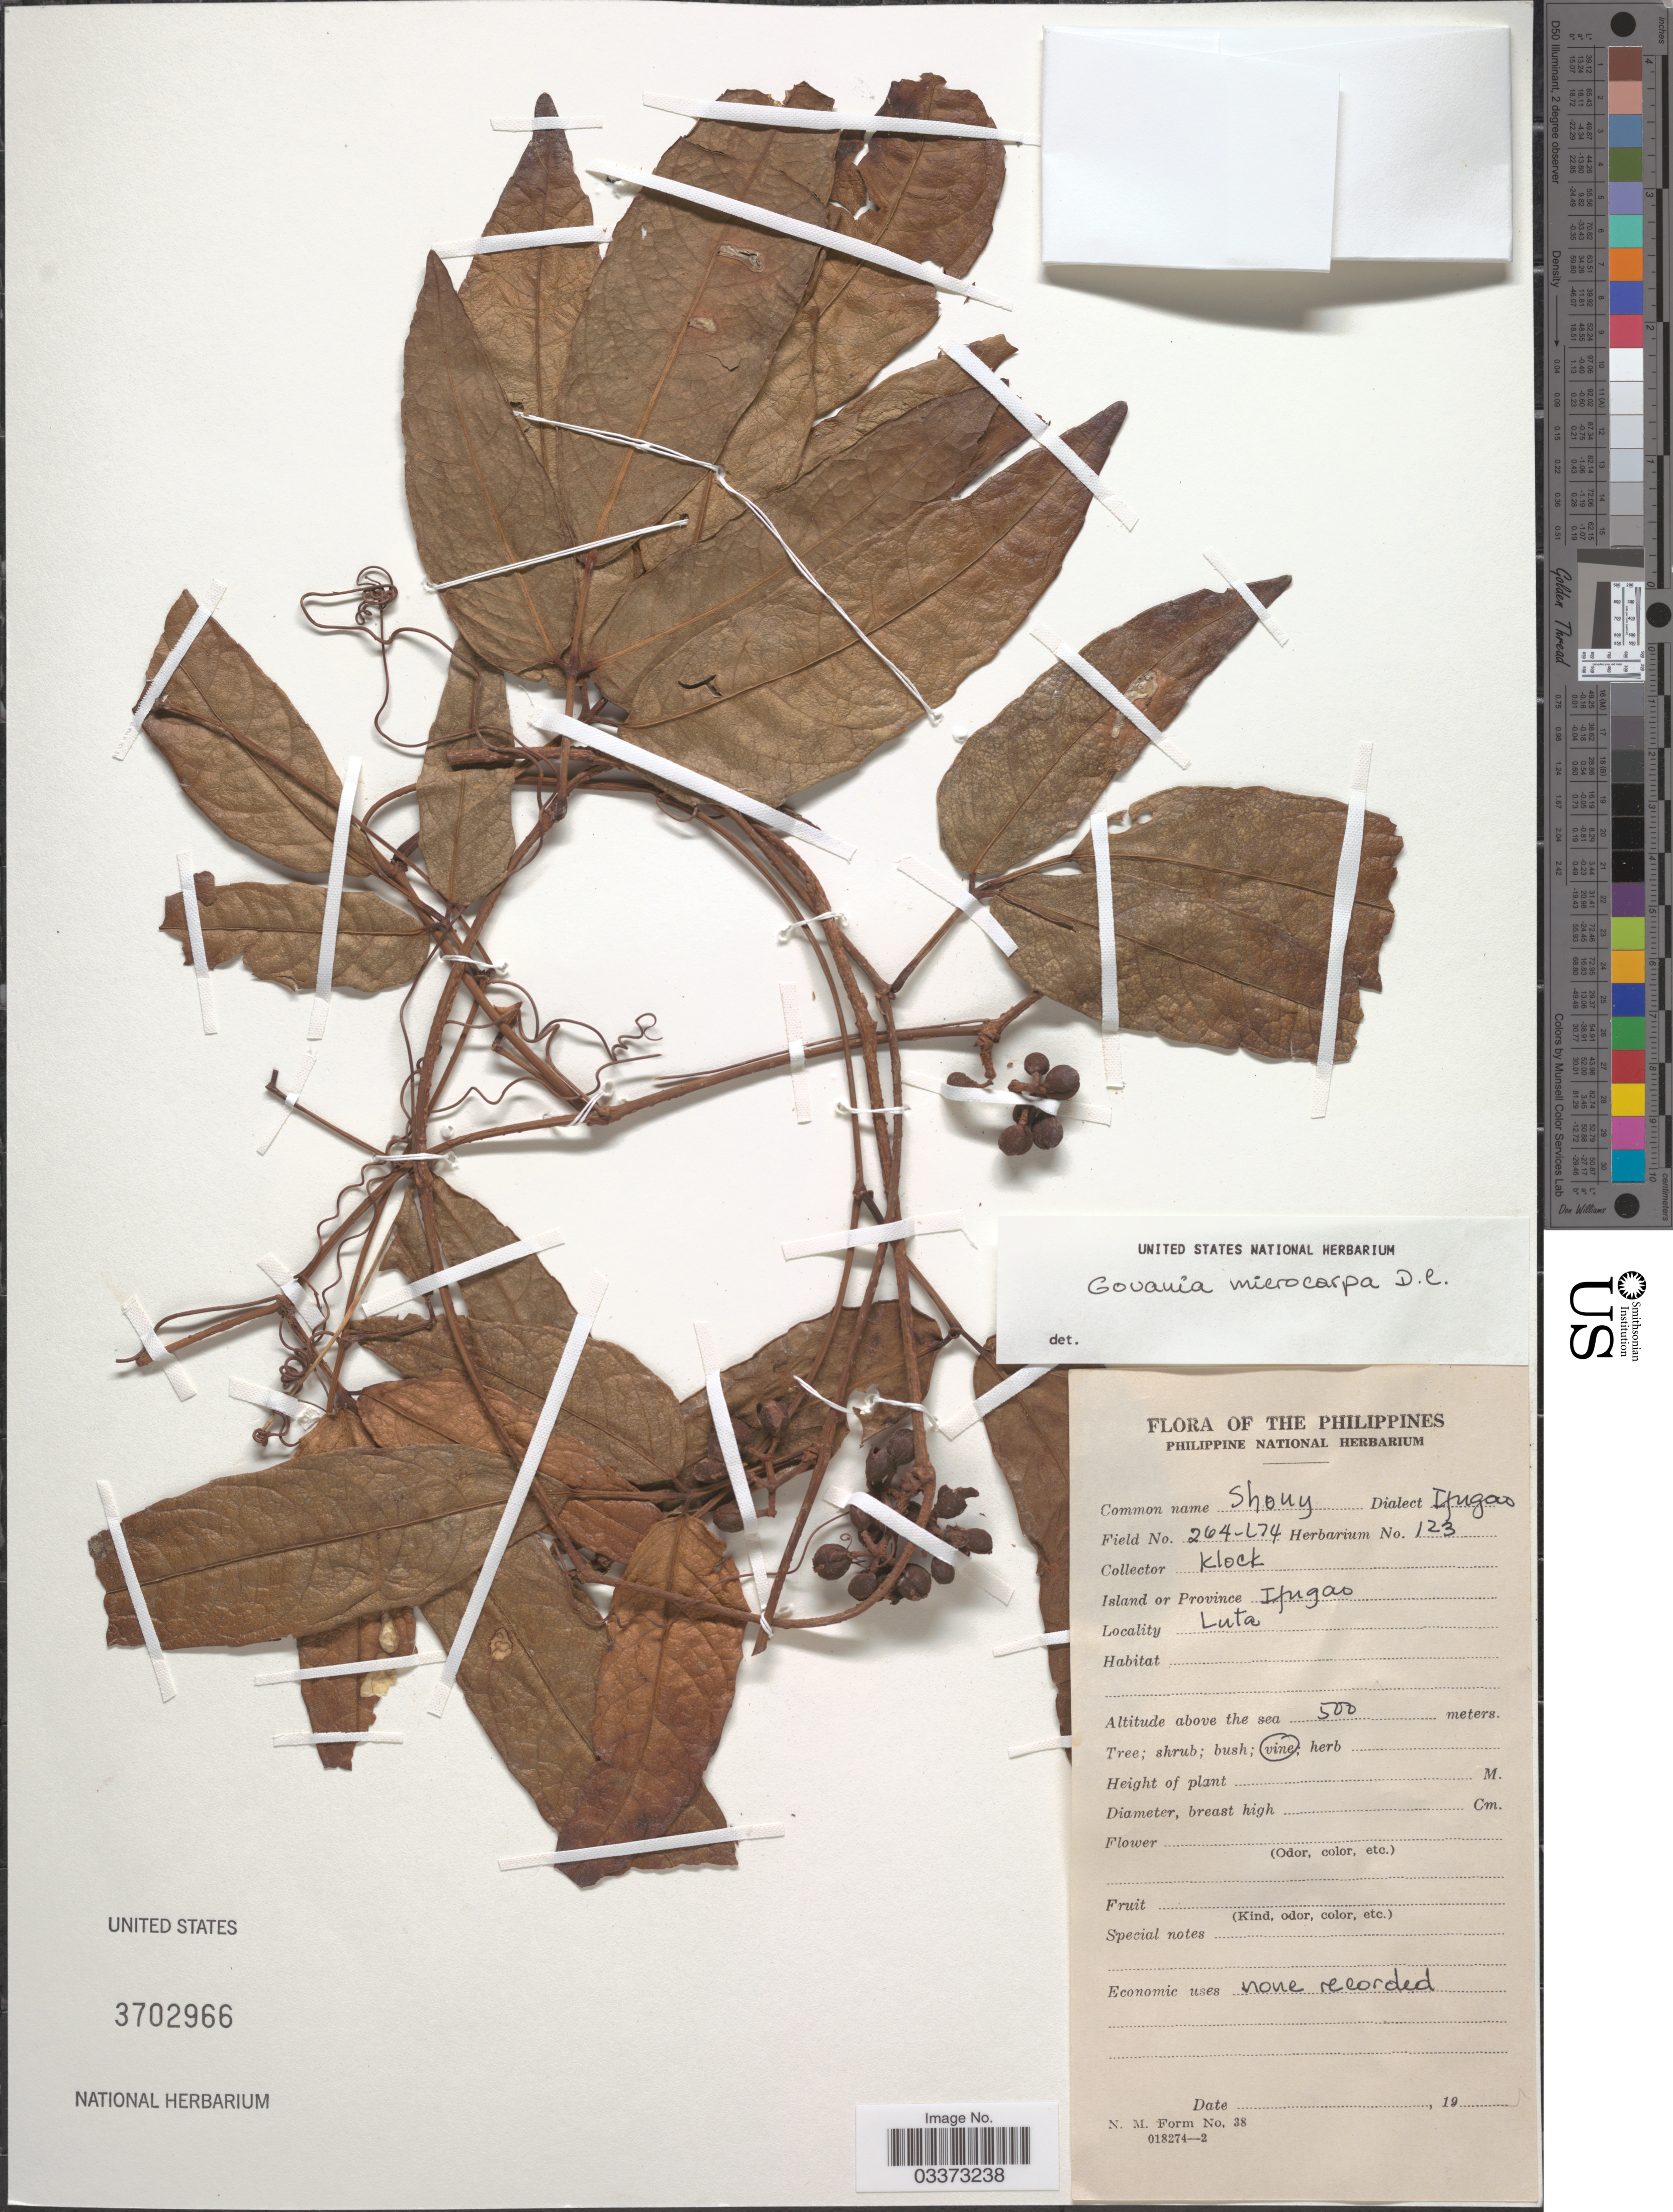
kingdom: Plantae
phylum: Tracheophyta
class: Magnoliopsida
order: Rosales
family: Rhamnaceae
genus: Gouania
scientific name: Gouania microcarpa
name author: DC.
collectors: Klock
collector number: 264-L74/123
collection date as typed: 19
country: Philippines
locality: Island or Province Ifugao. Luta.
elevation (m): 500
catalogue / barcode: US 3702966